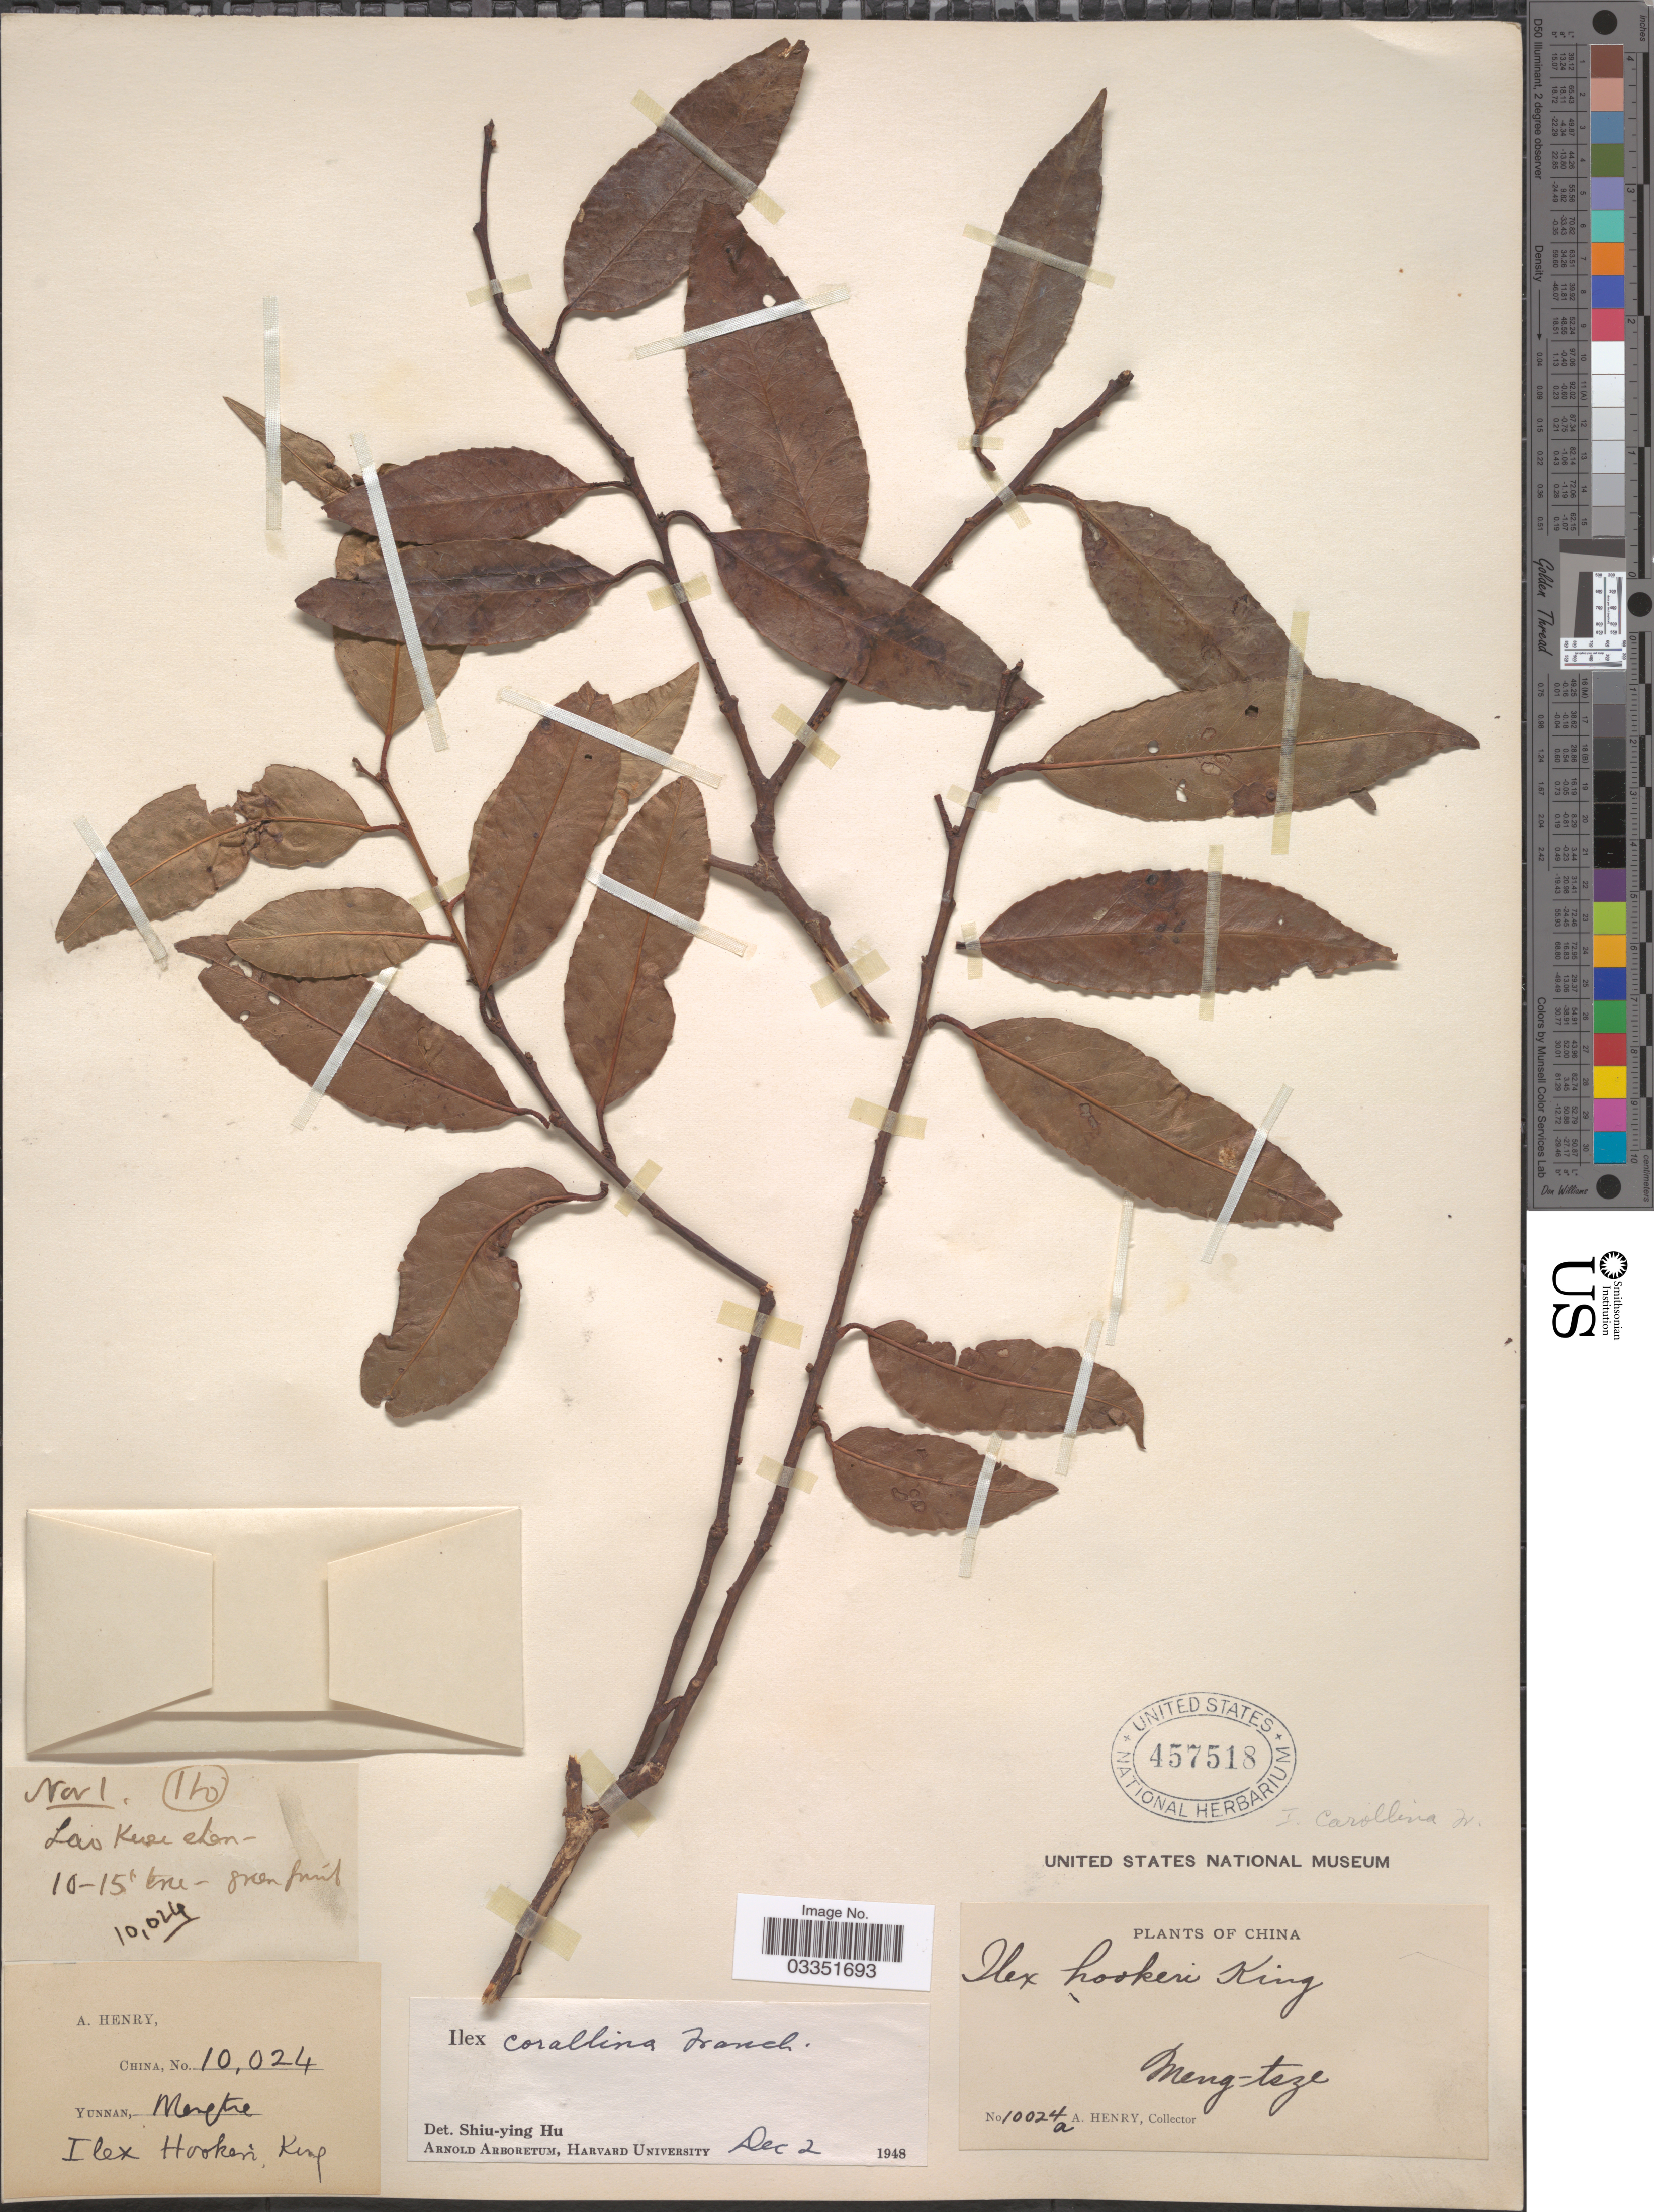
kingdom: Plantae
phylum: Tracheophyta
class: Magnoliopsida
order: Aquifoliales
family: Aquifoliaceae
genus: Ilex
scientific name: Ilex corallina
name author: Franch.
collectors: A. Henry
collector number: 10024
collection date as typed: Transcribed d/m/y: /11/1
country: China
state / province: Yunnan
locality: Meng-tsze.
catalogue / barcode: US 457518